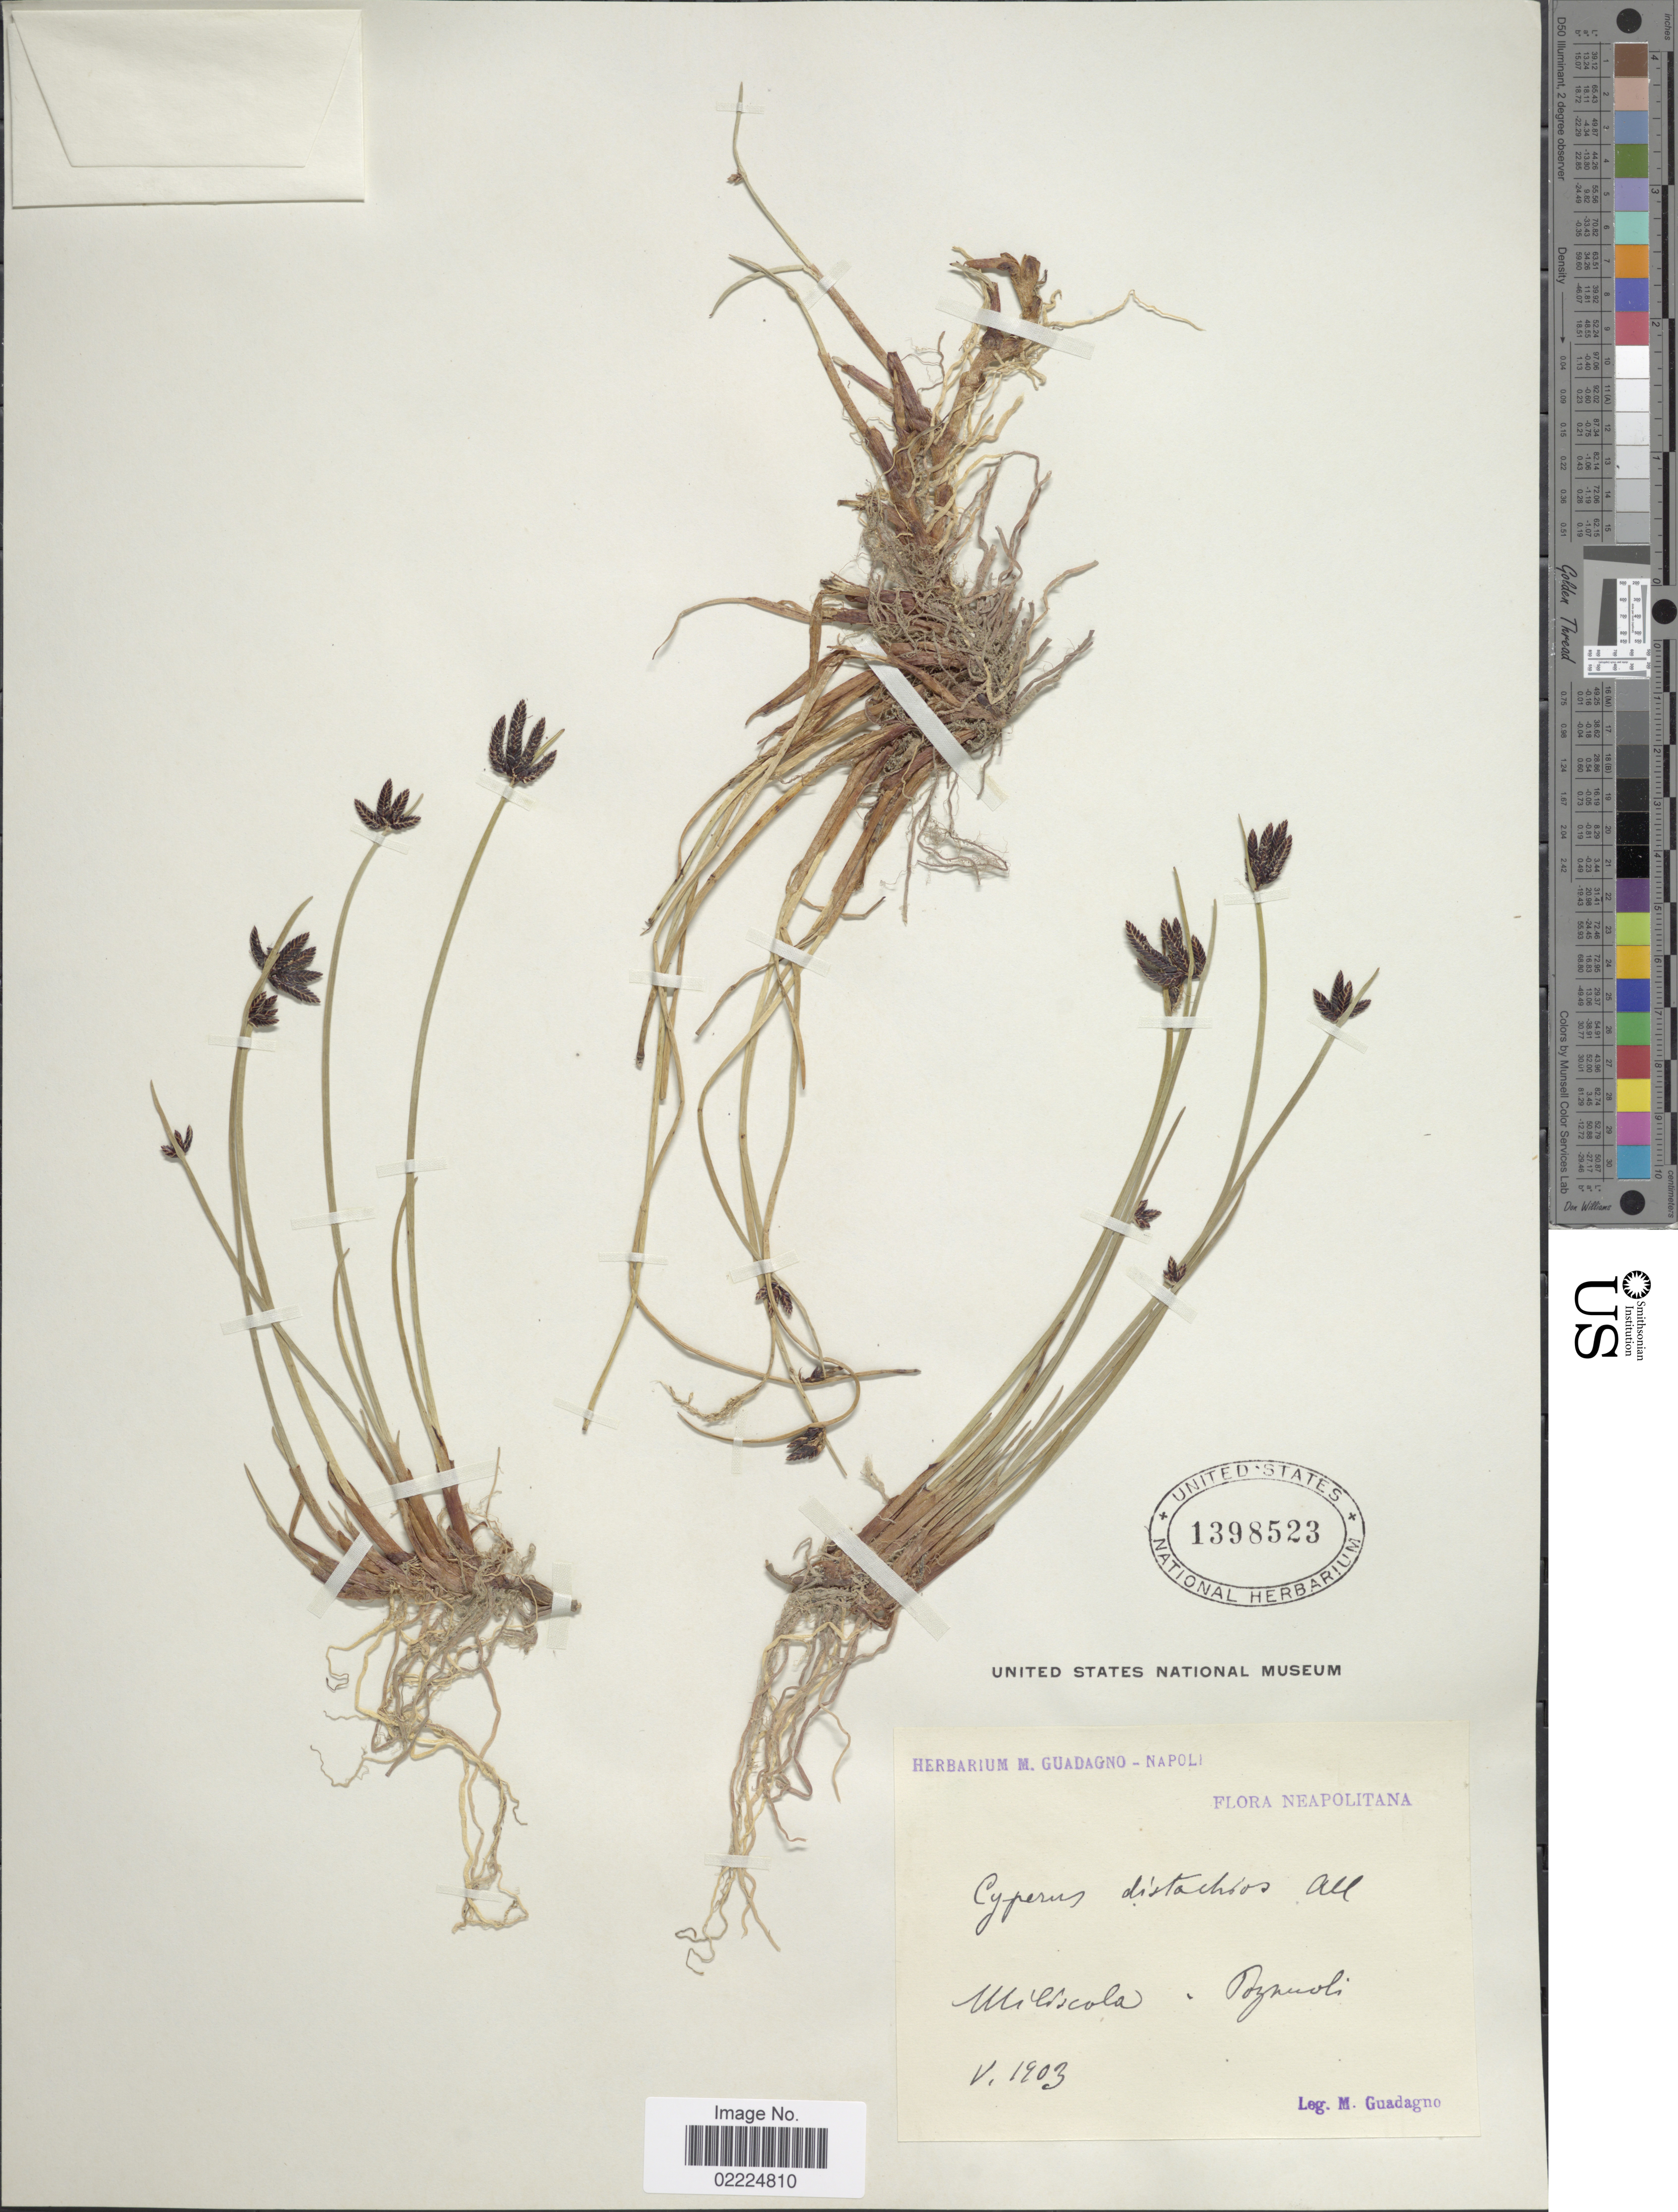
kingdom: Plantae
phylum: Tracheophyta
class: Liliopsida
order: Poales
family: Cyperaceae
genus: Cyperus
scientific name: Cyperus distachyos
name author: All.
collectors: M. Guadagno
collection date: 1903-05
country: Italy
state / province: Campania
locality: Neapolitana, Wildscola - Pozzuoli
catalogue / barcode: US 1398523